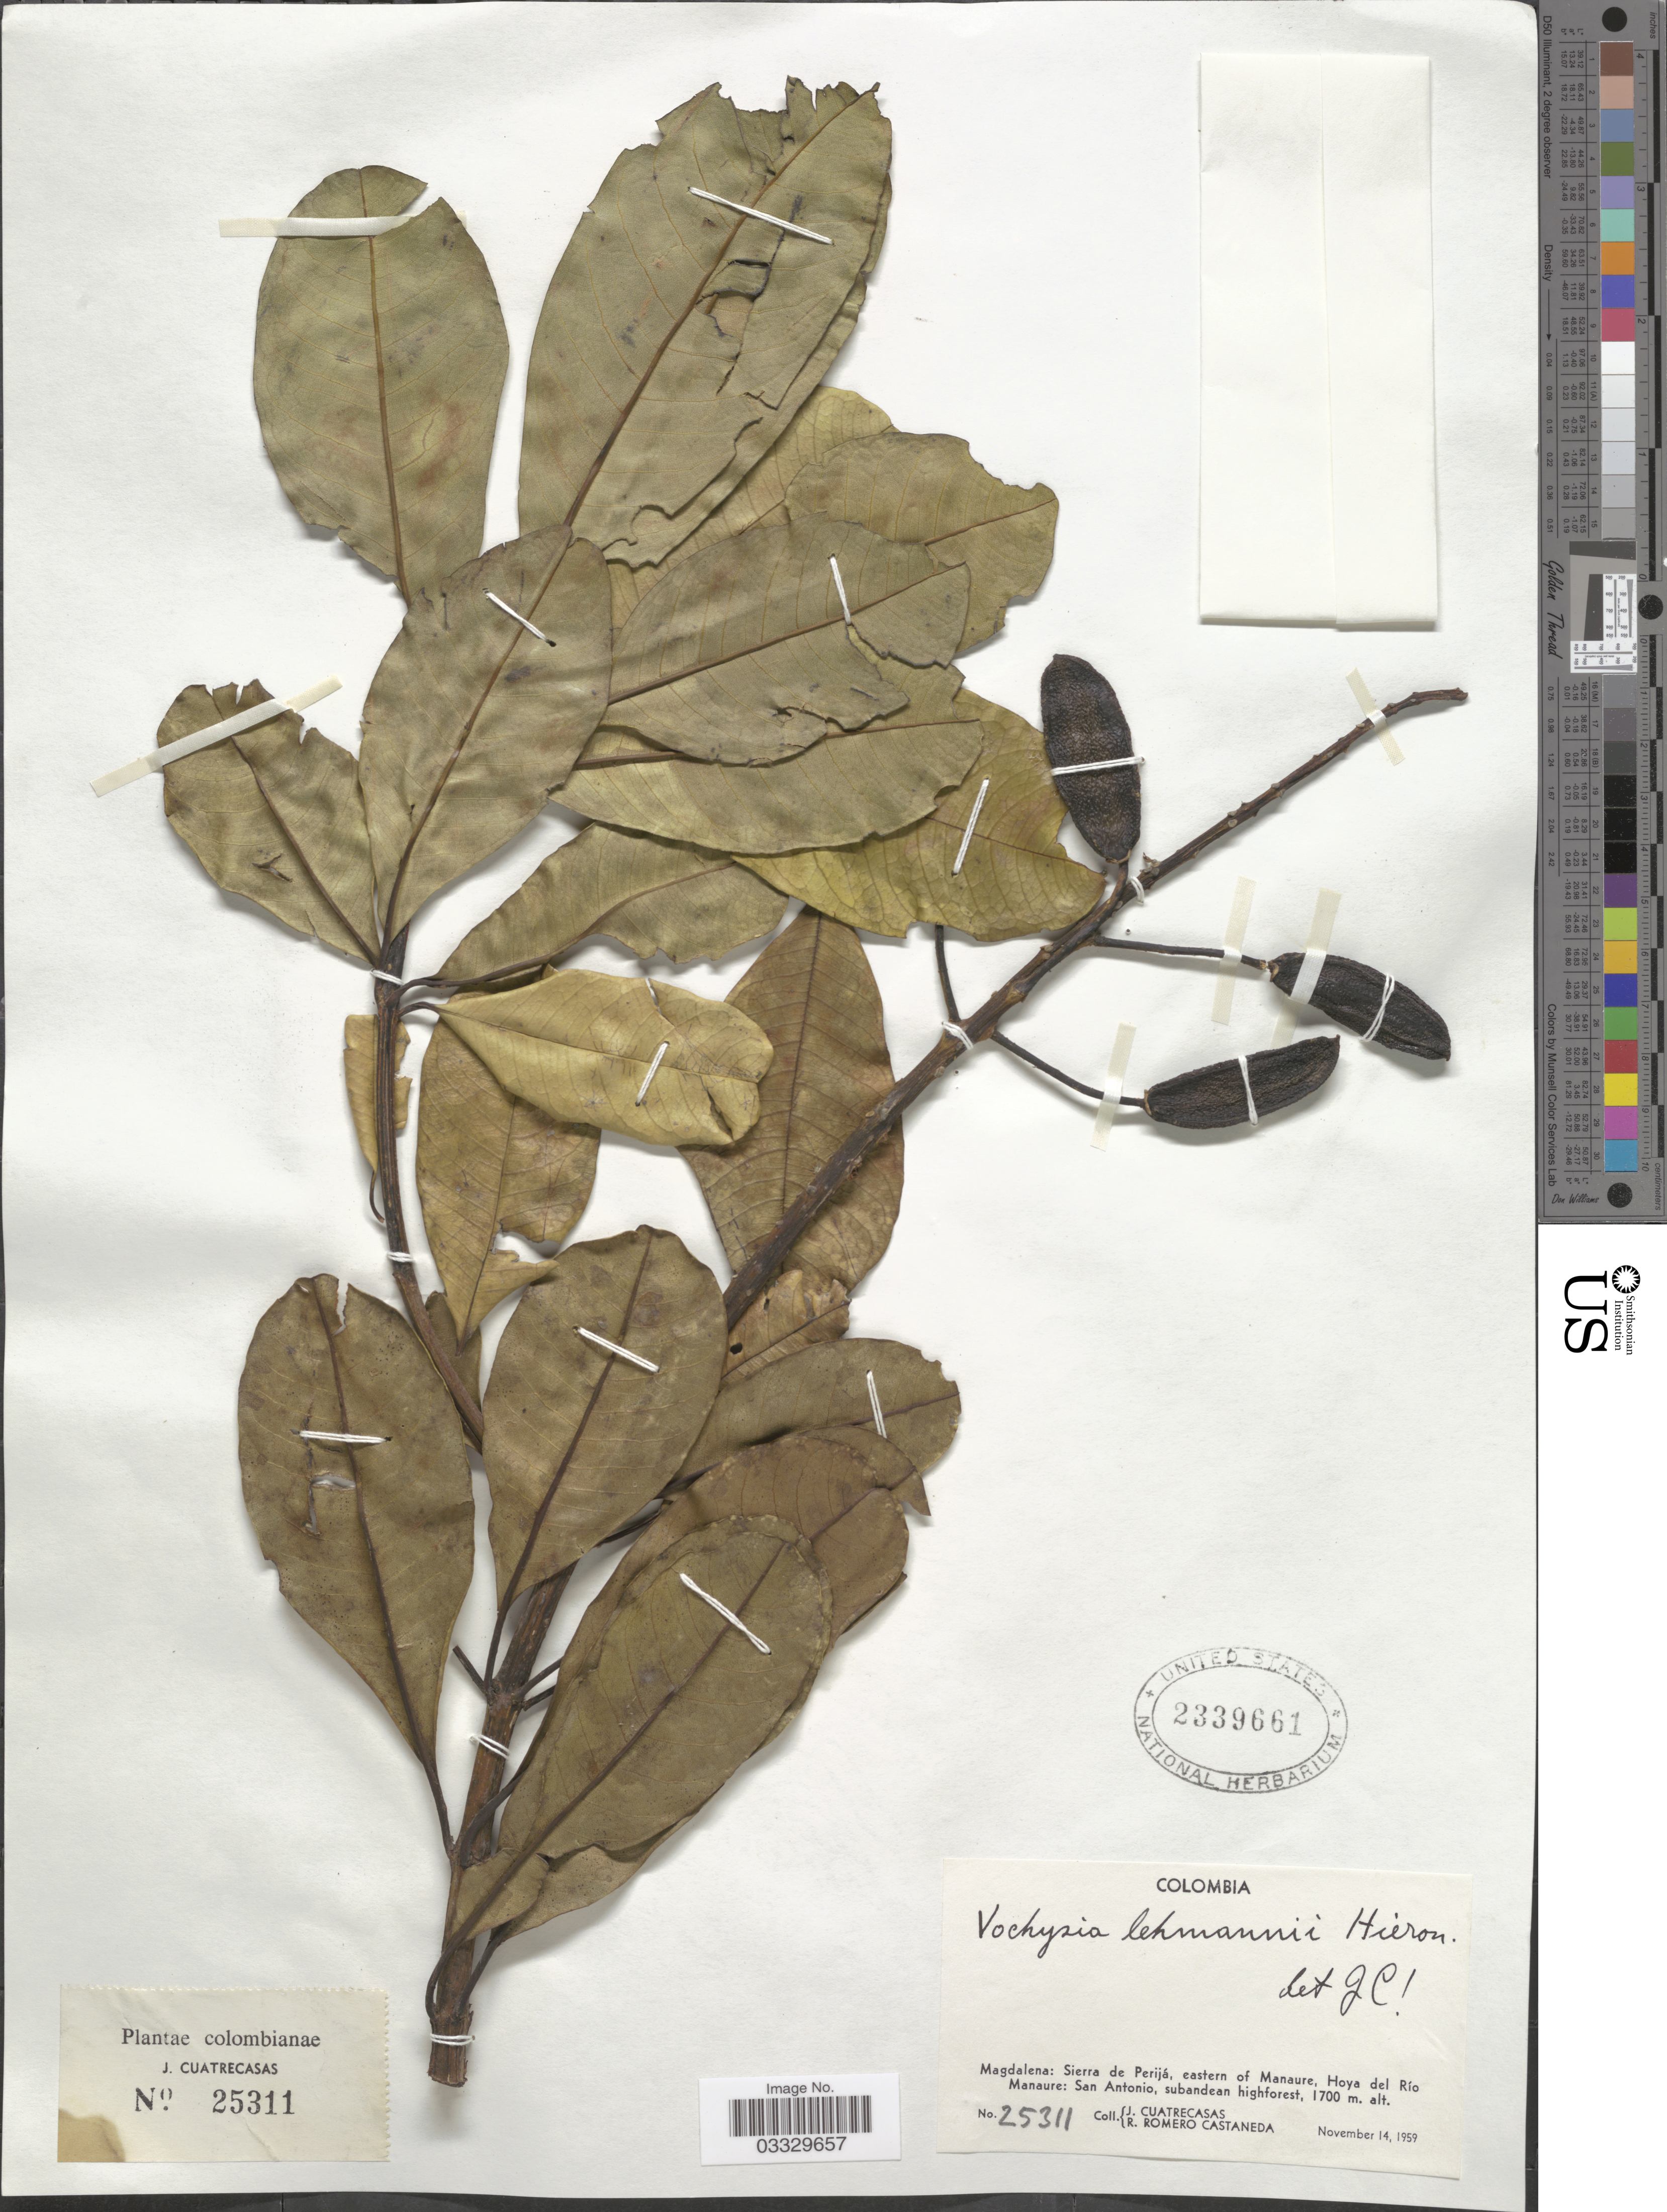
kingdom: Plantae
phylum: Tracheophyta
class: Magnoliopsida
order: Myrtales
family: Vochysiaceae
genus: Vochysia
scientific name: Vochysia lehmannii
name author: Hieron.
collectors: J. Cuatrecasas & R. Romero Castañeda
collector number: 25311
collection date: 1959-11-14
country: Colombia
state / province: Magdalena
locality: Sierra de Perijá, eastern of Manaure, Hoya del Río Manaure: San Antonio.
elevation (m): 1700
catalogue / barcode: US 2339661